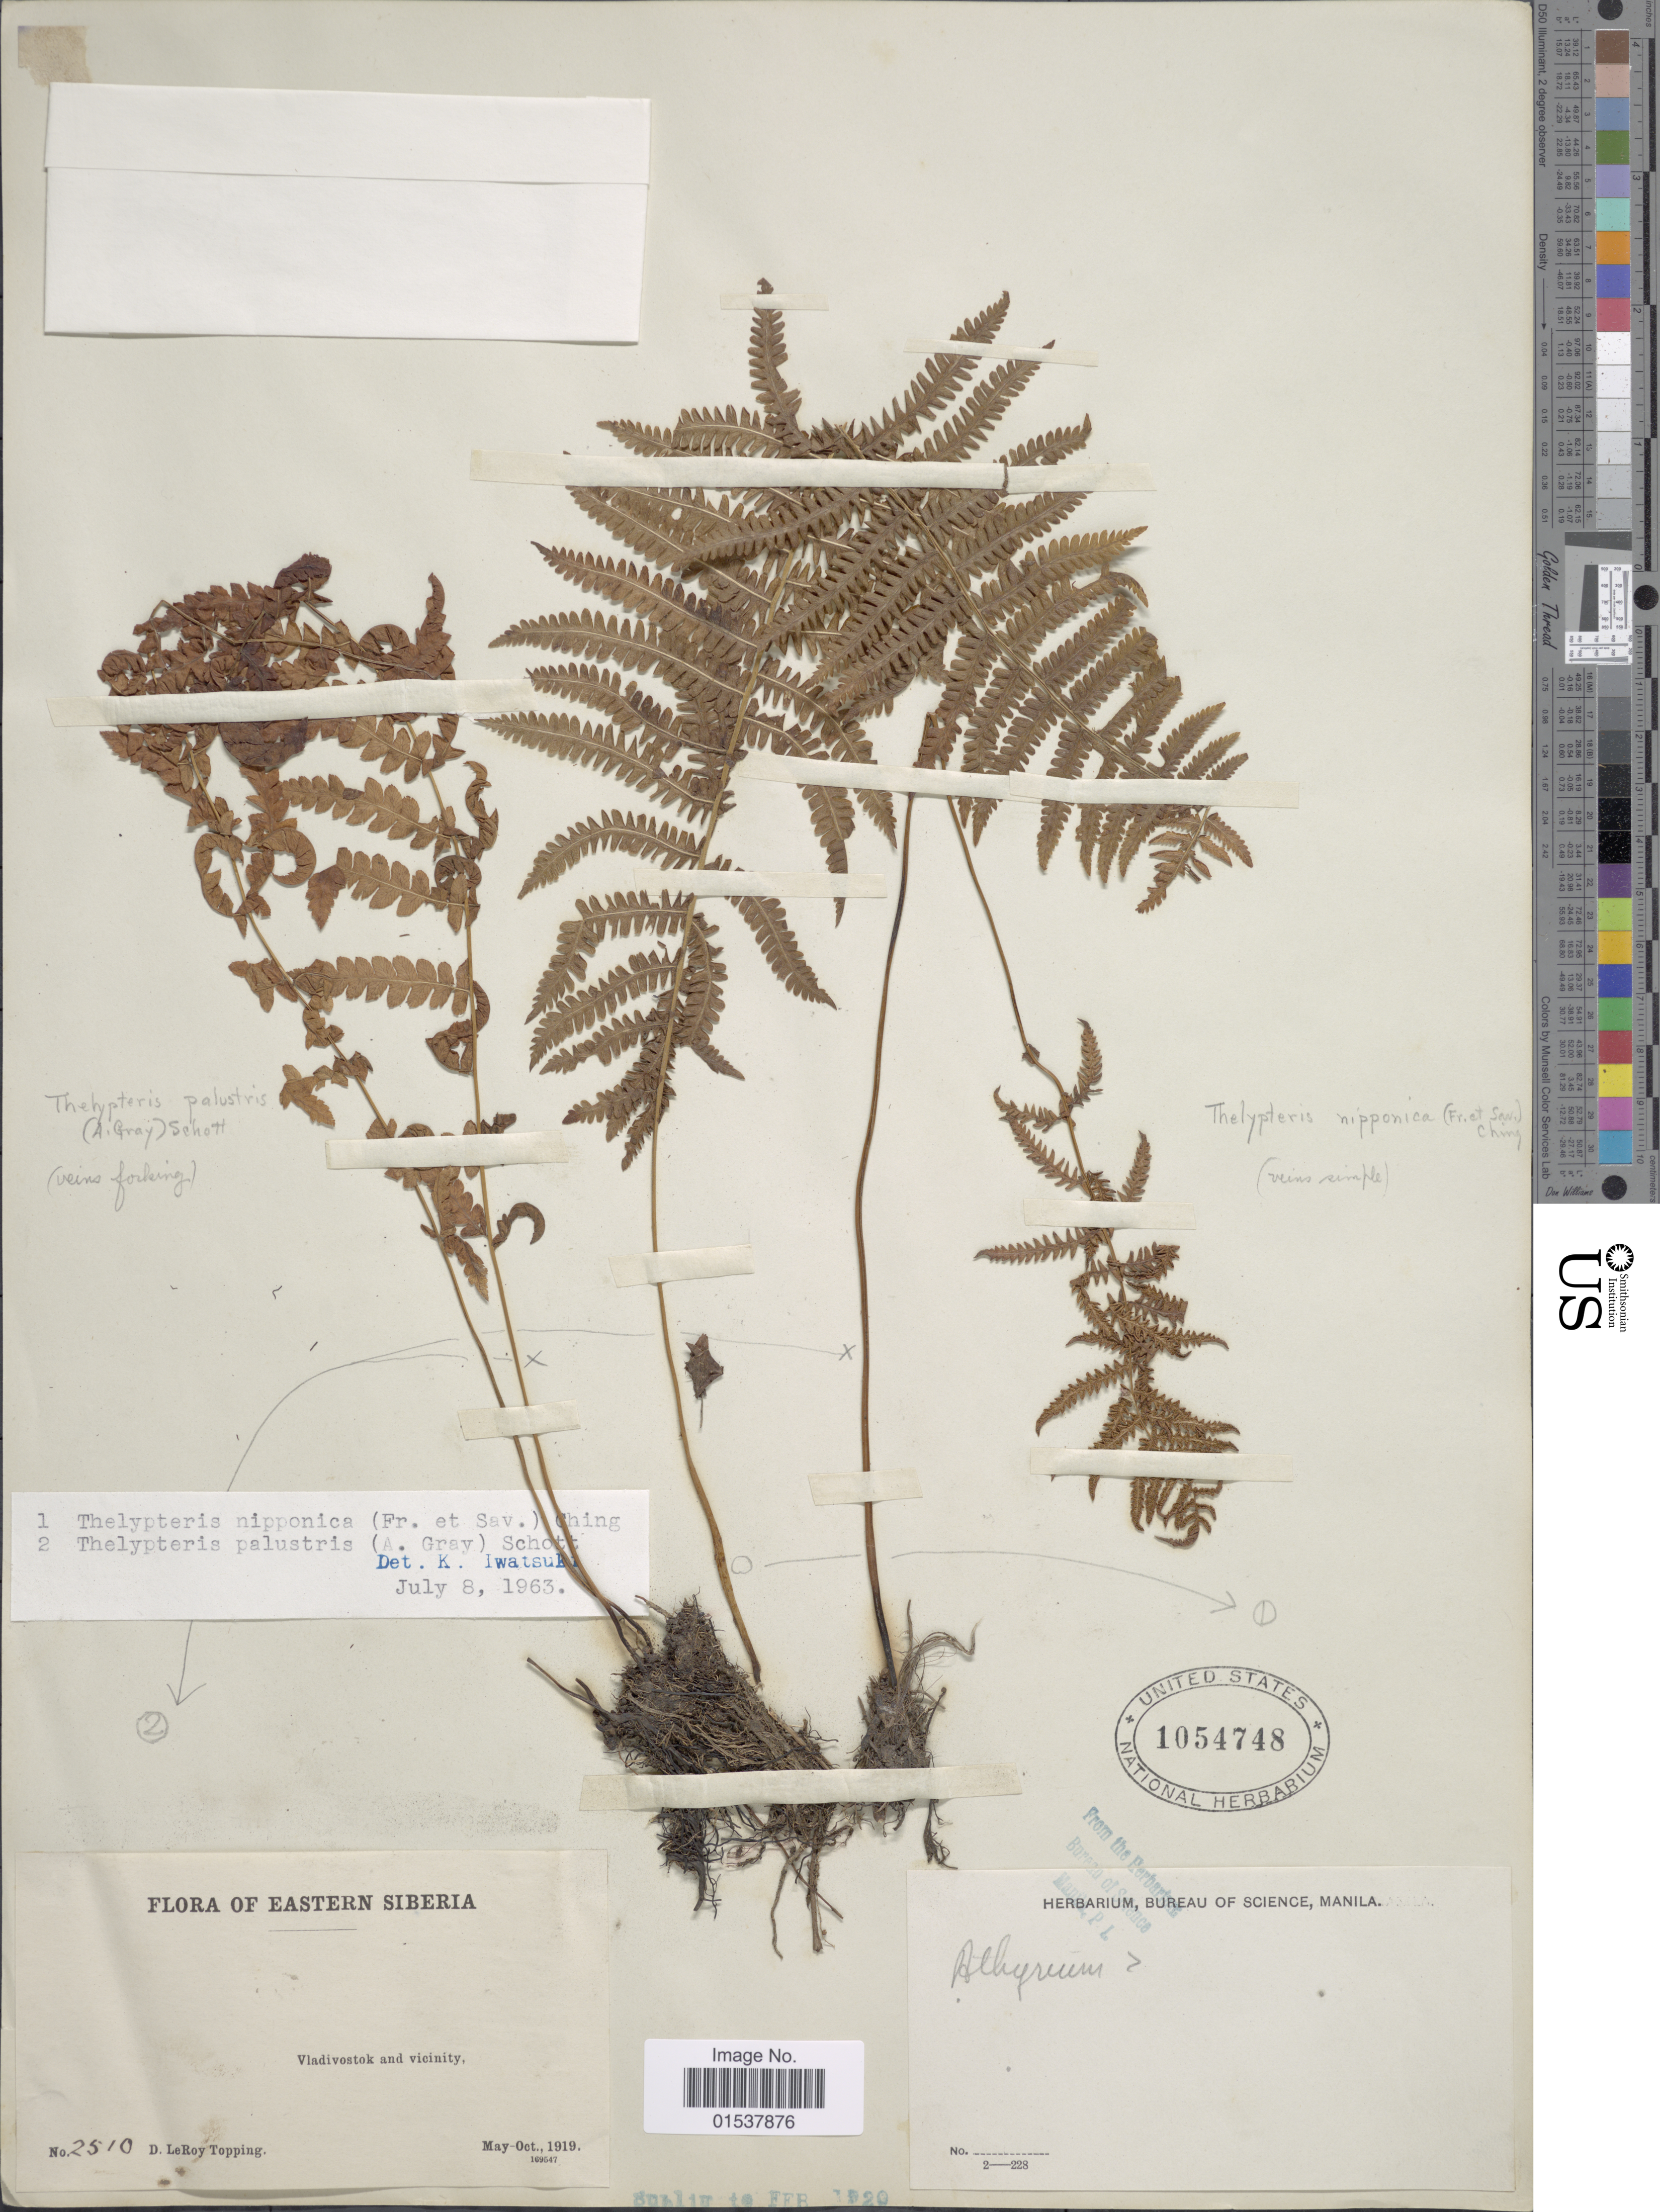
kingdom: Plantae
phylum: Tracheophyta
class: Polypodiopsida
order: Polypodiales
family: Thelypteridaceae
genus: Parathelypteris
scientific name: Parathelypteris nipponica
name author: (Franch. & Sav.) Ching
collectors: D. L. Topping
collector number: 2510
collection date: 1919-05/1919-10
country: Russian Federation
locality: Eastern Siberia, Vladivostok and vicinity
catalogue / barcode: US 1054748